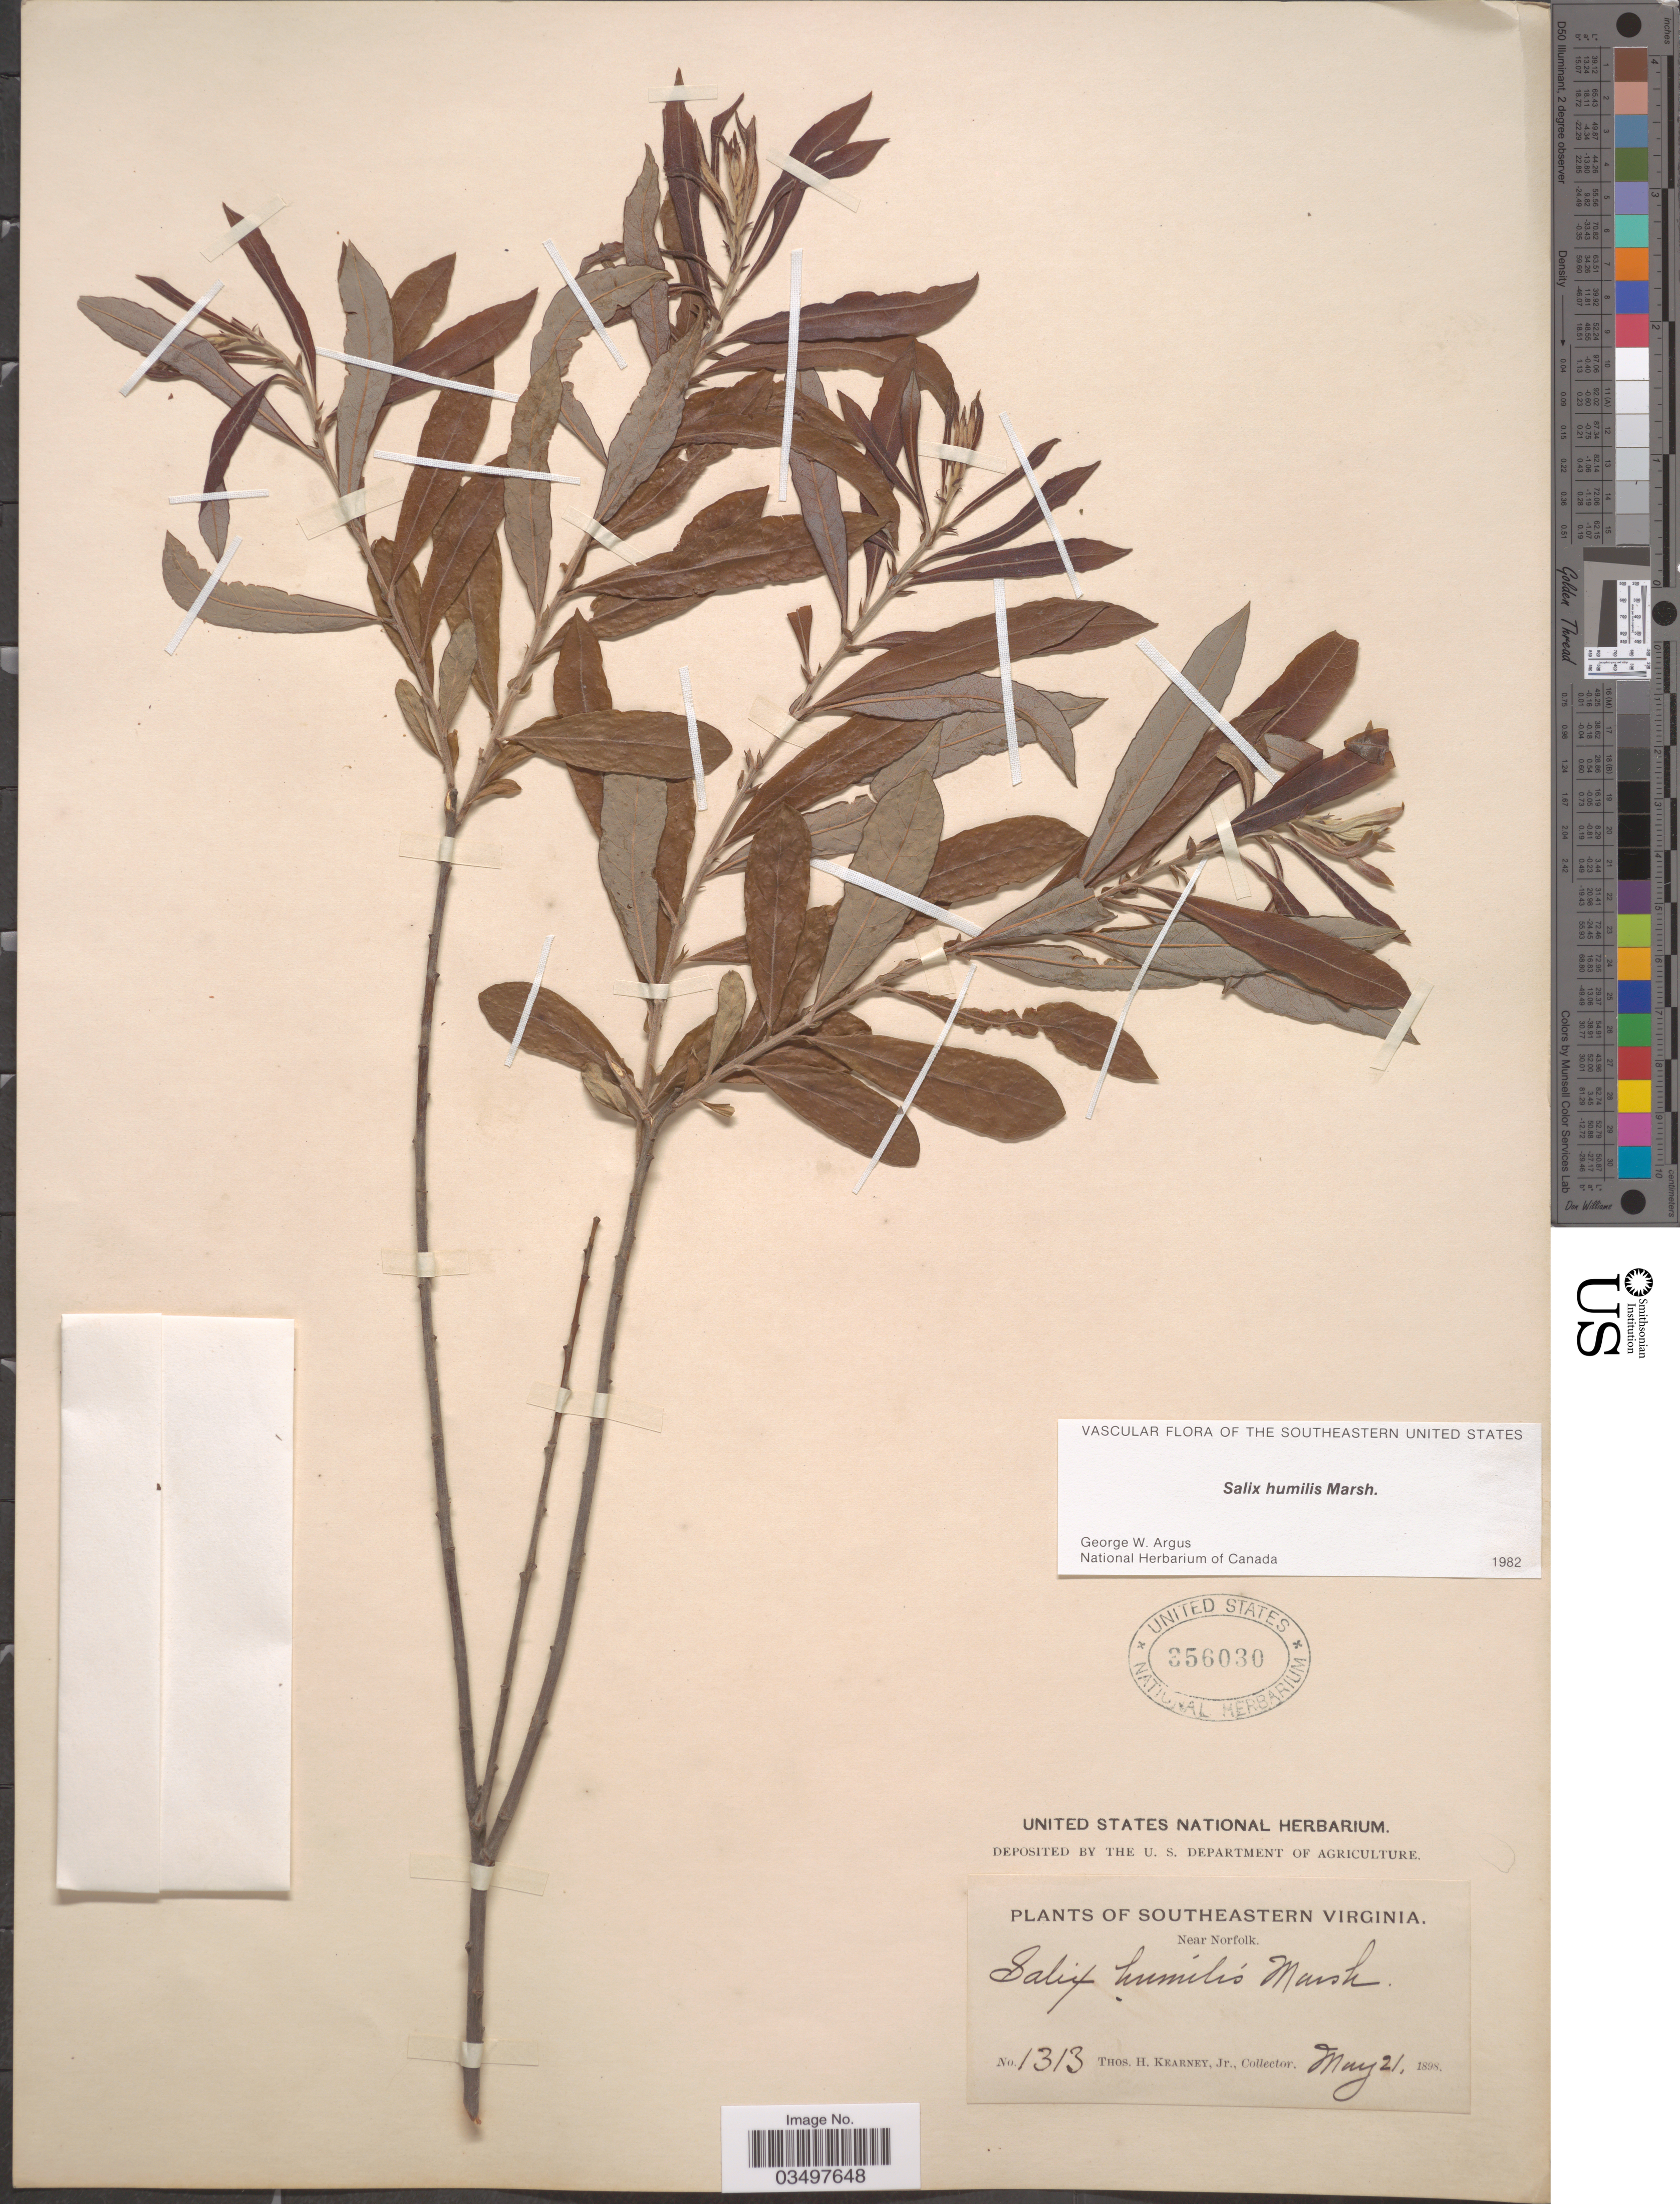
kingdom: Plantae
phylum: Tracheophyta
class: Magnoliopsida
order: Malpighiales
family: Salicaceae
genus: Salix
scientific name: Salix humilis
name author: Marshall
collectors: T. H. Kearney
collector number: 1313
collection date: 1898-05-21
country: United States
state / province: Virginia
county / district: City of Norfolk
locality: Southeastern Virginia. Near Norfolk.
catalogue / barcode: US 356030